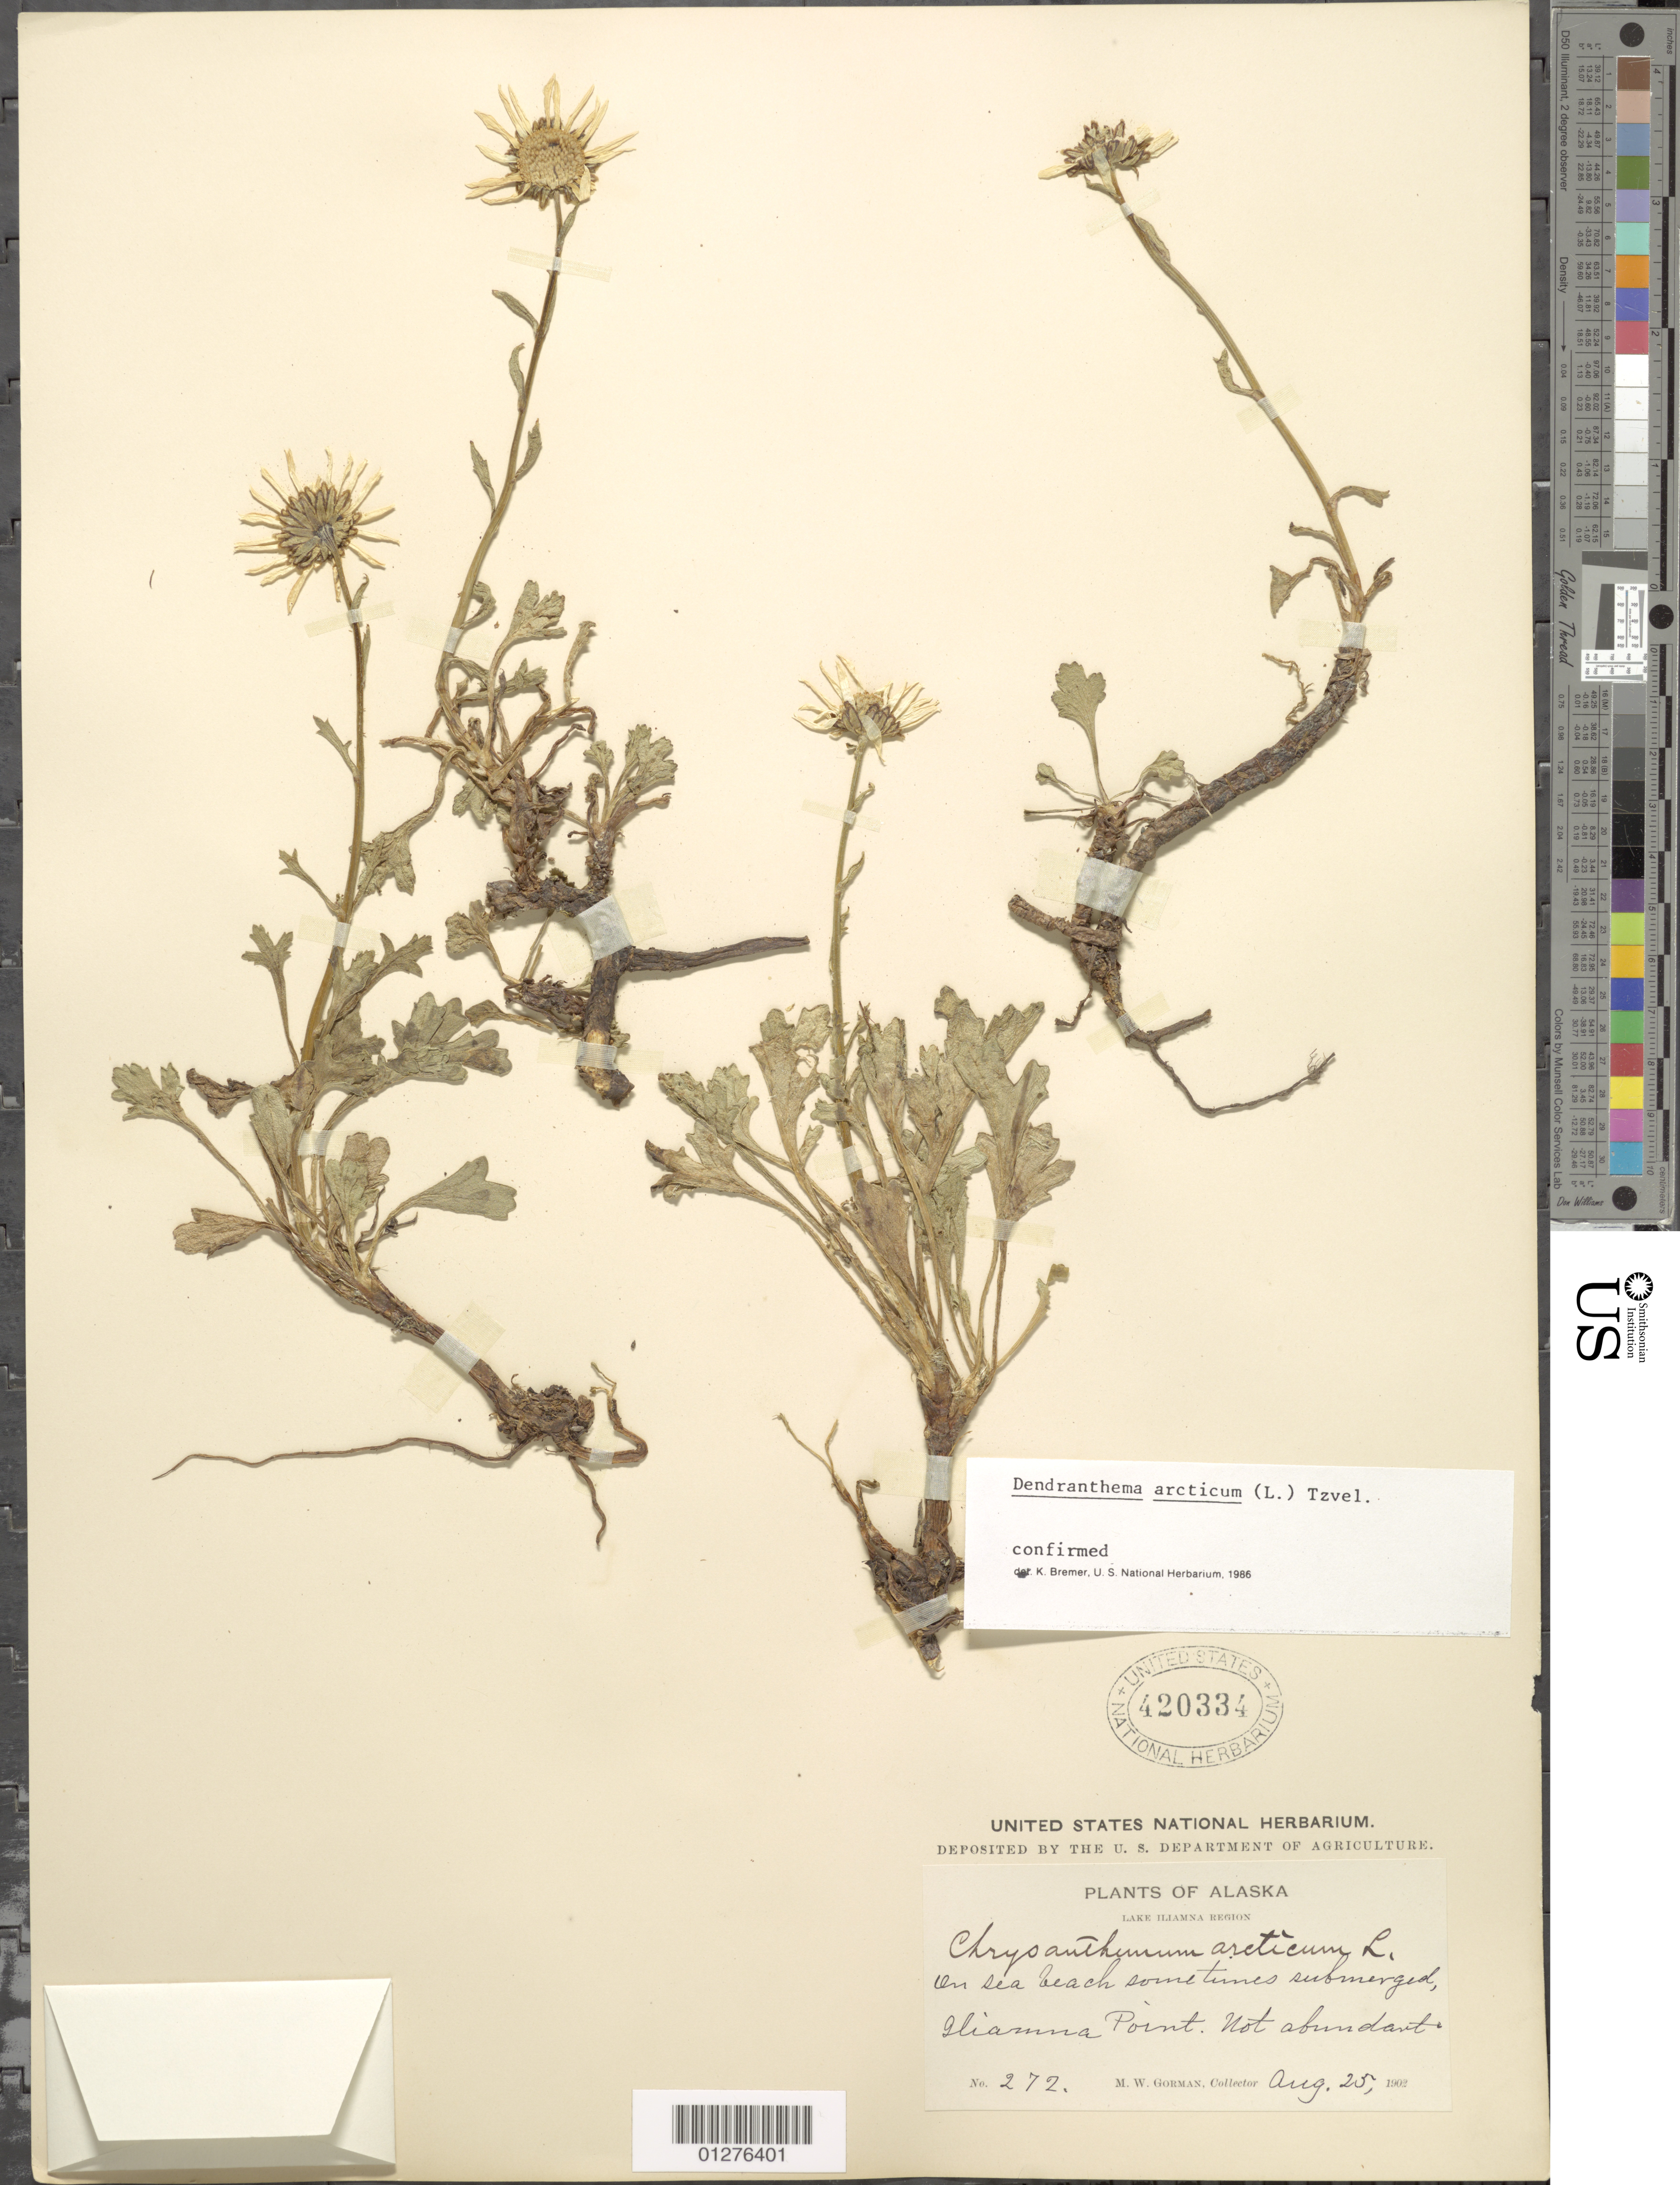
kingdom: Plantae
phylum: Tracheophyta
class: Magnoliopsida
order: Asterales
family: Asteraceae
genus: Dendranthema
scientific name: Dendranthema arcticum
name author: (L.) Tzvelev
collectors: M. W. Gorman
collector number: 272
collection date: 1902-08-25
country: United States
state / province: Alaska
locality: Lake Iliamna Region. On sea beach sometimes submerged, Iliamna Point.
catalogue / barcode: US 420334